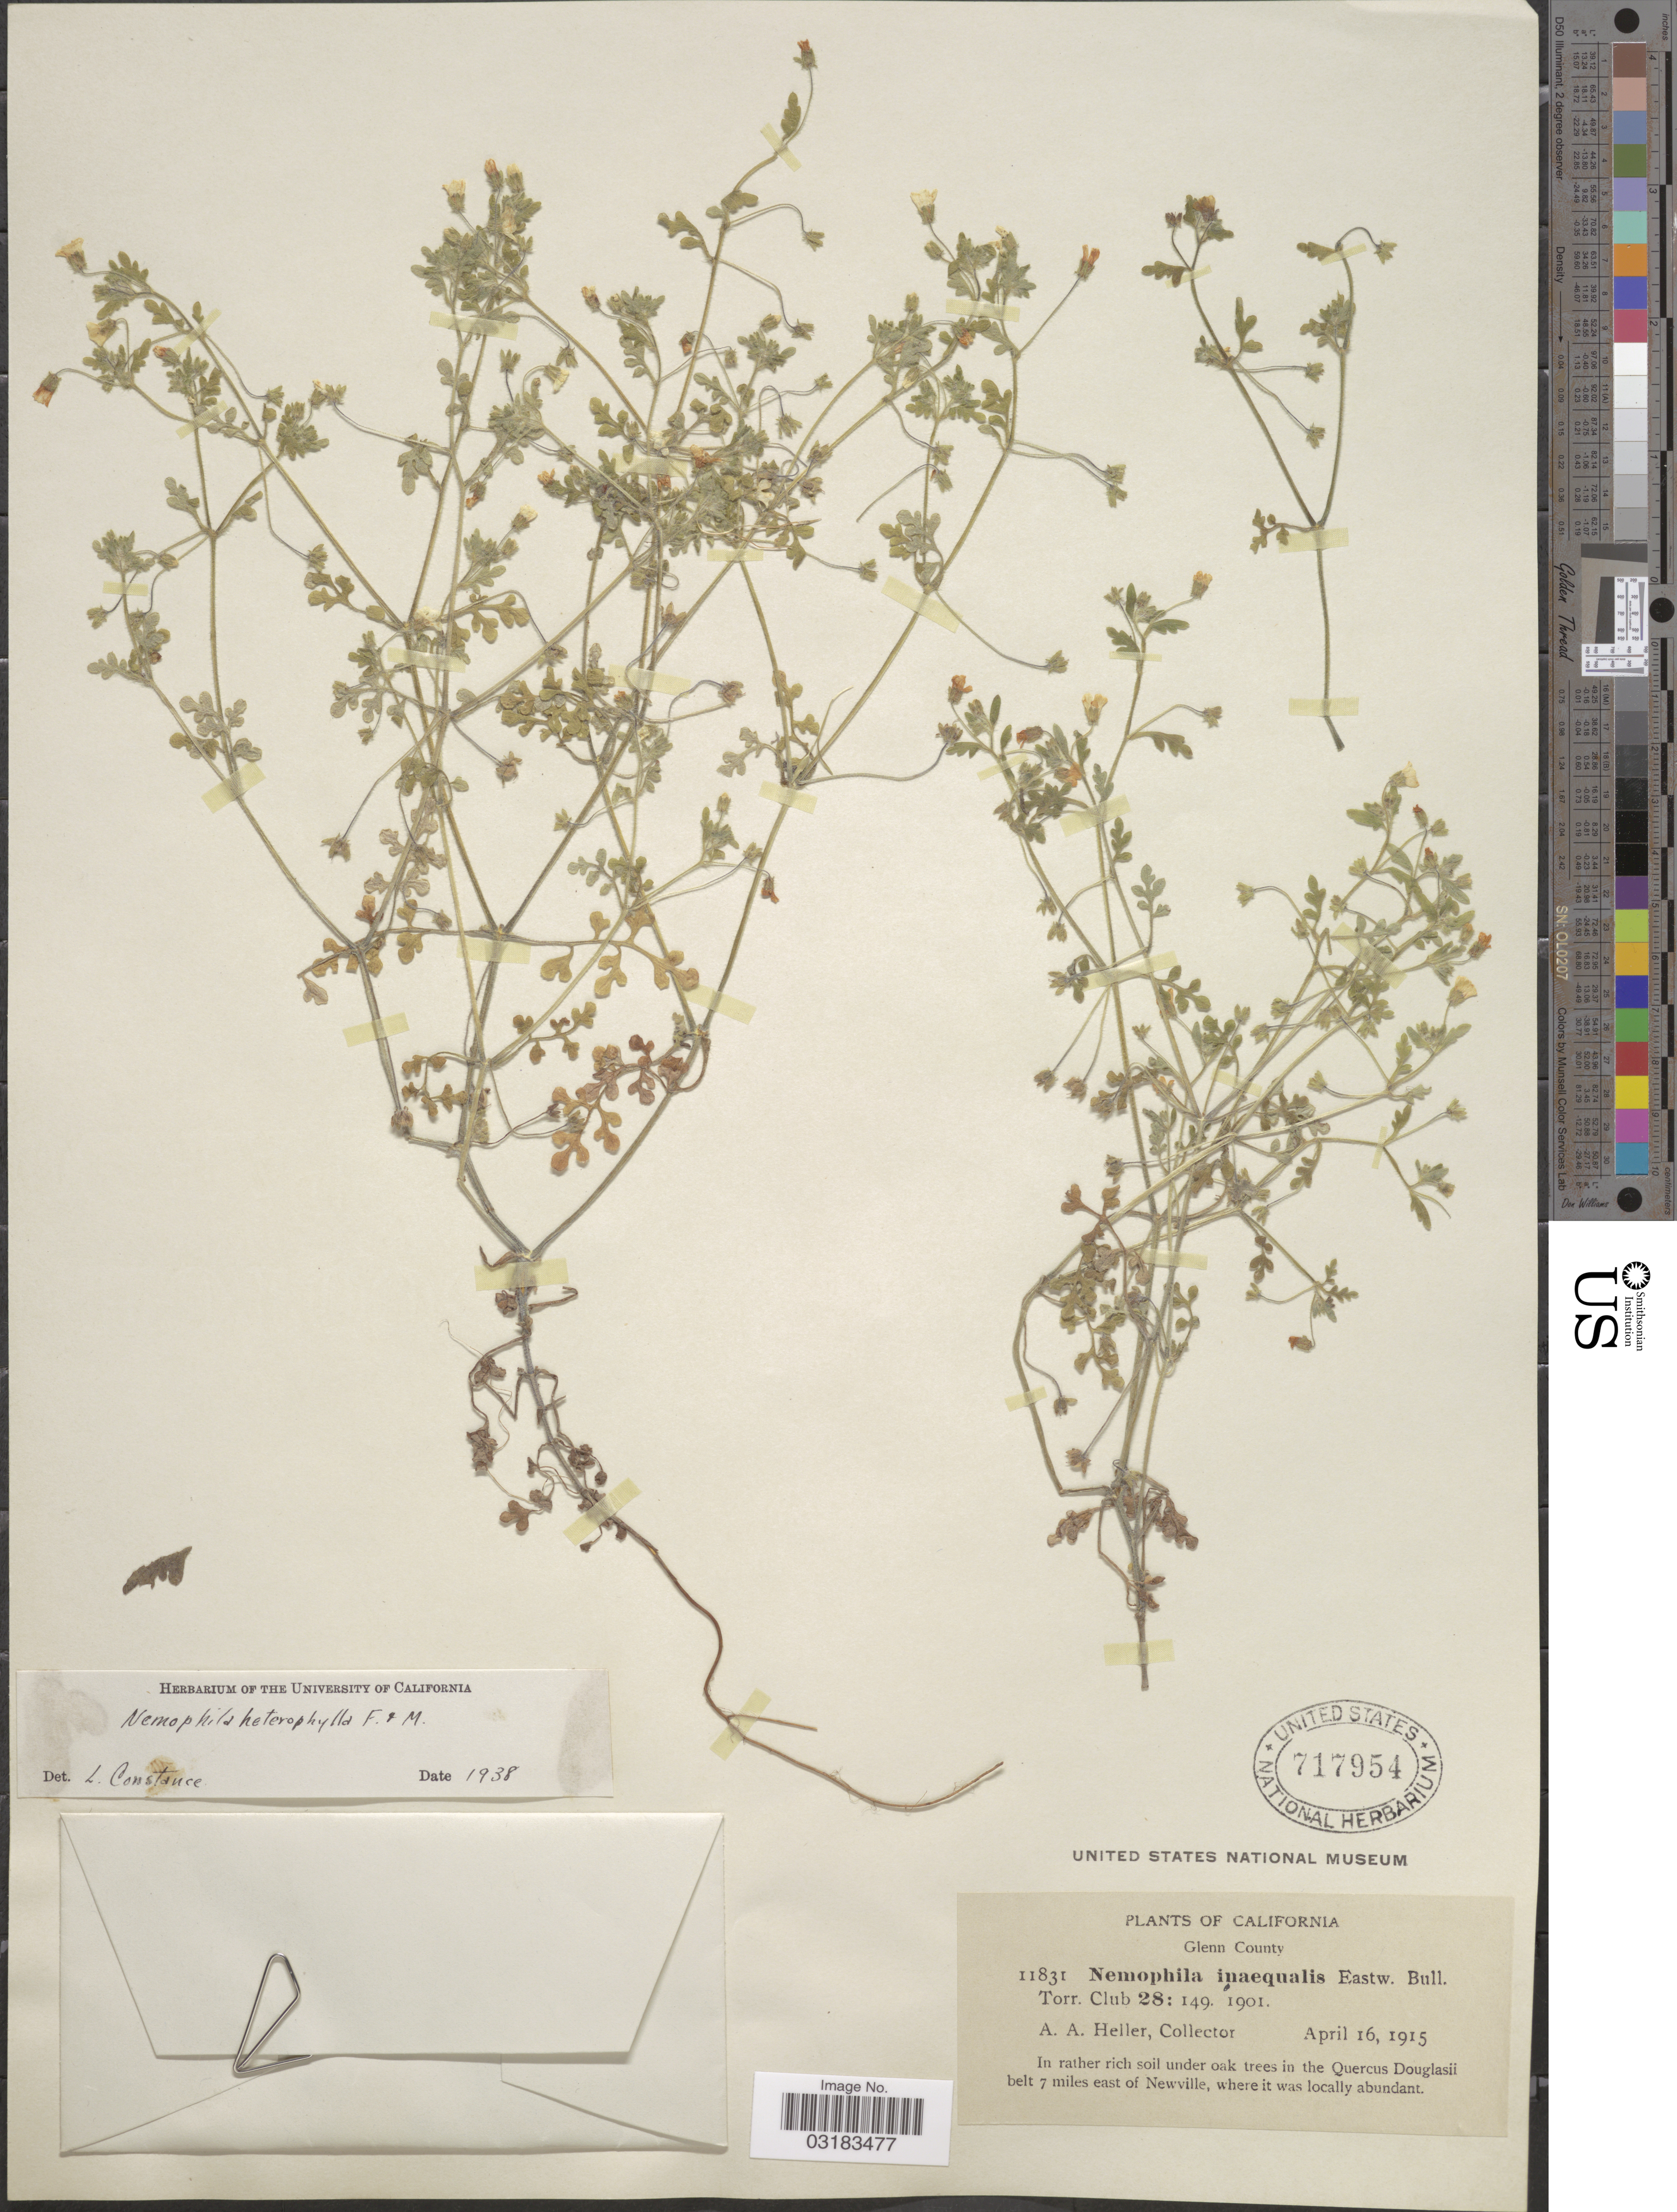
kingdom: Plantae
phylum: Tracheophyta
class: Magnoliopsida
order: Boraginales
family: Hydrophyllaceae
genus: Nemophila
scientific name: Nemophila heterophylla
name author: Fisch. & C.A. Mey.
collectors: A. A. Heller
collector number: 11831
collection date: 1915-04-16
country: United States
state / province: California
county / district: Glenn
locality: Glenn County. 7 miles east of Newville.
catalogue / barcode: US 717954